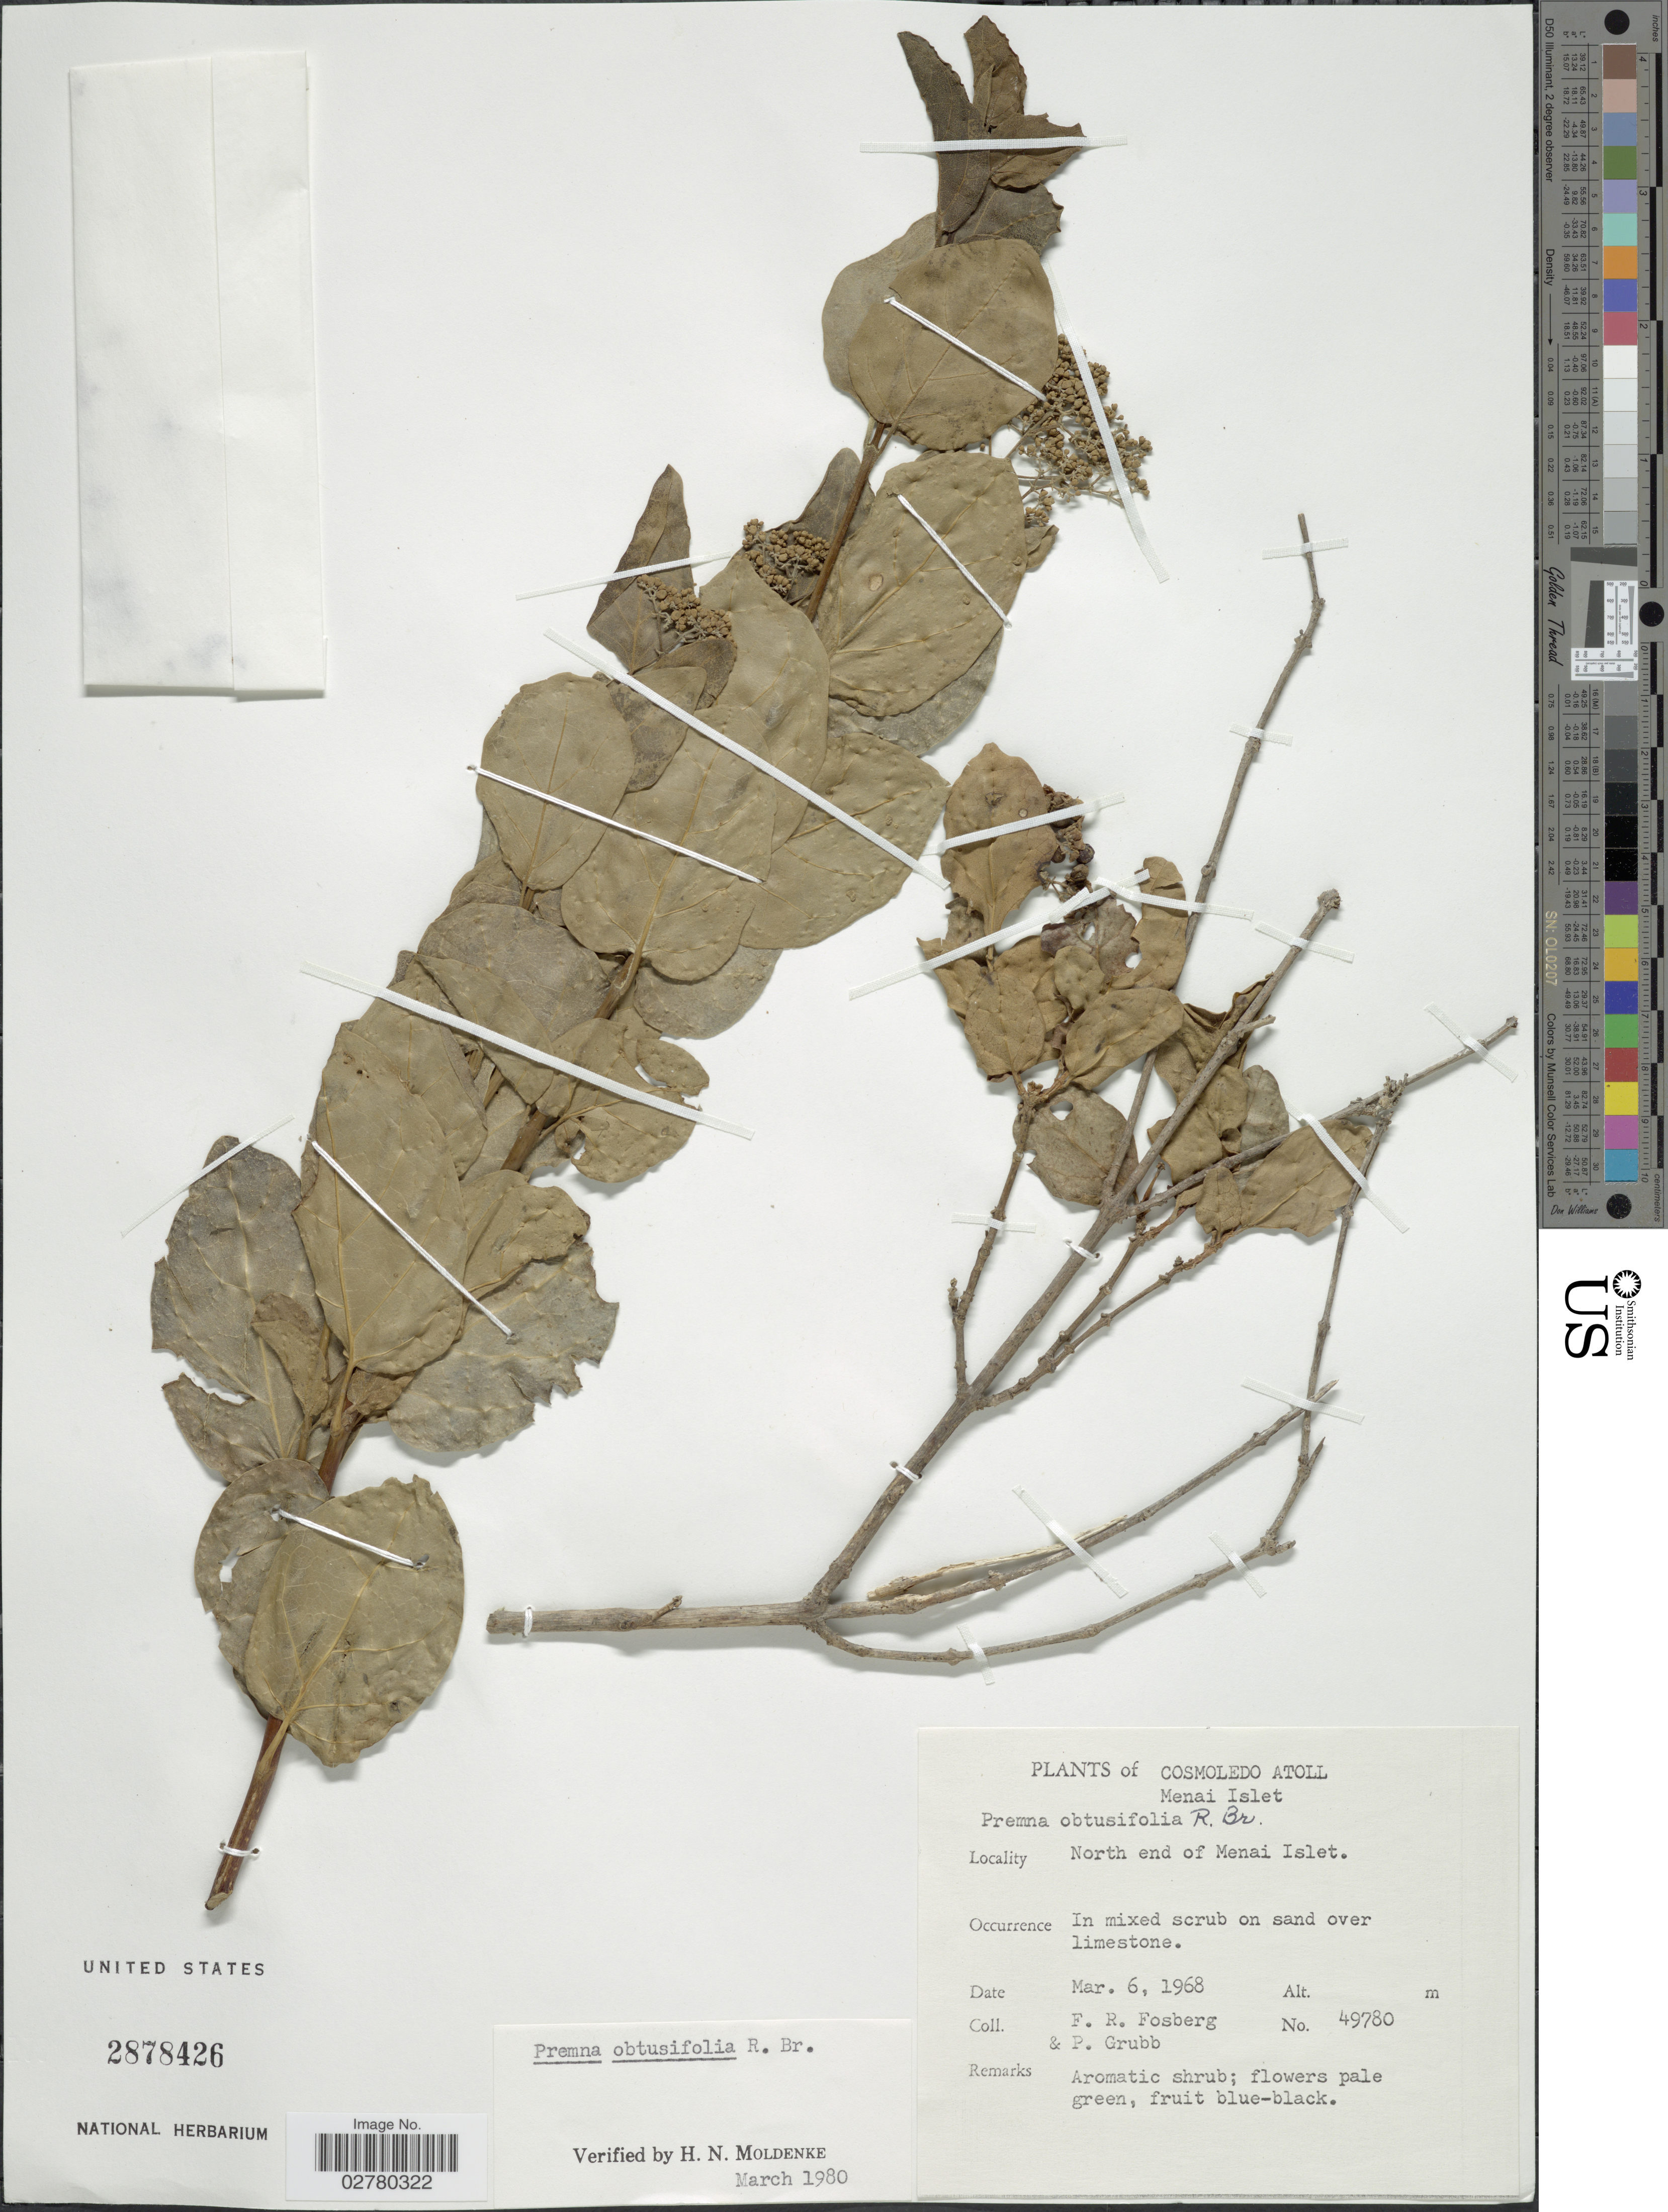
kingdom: Plantae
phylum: Tracheophyta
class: Magnoliopsida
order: Lamiales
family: Lamiaceae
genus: Premna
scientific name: Premna obtusifolia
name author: R. Br.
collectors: F. R. Fosberg & P. J. Grubb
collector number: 49780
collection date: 1968-03-06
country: Seychelles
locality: Cosmoledo Atoll, Menai Islet, North end of Menai Islet.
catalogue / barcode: US 2878426